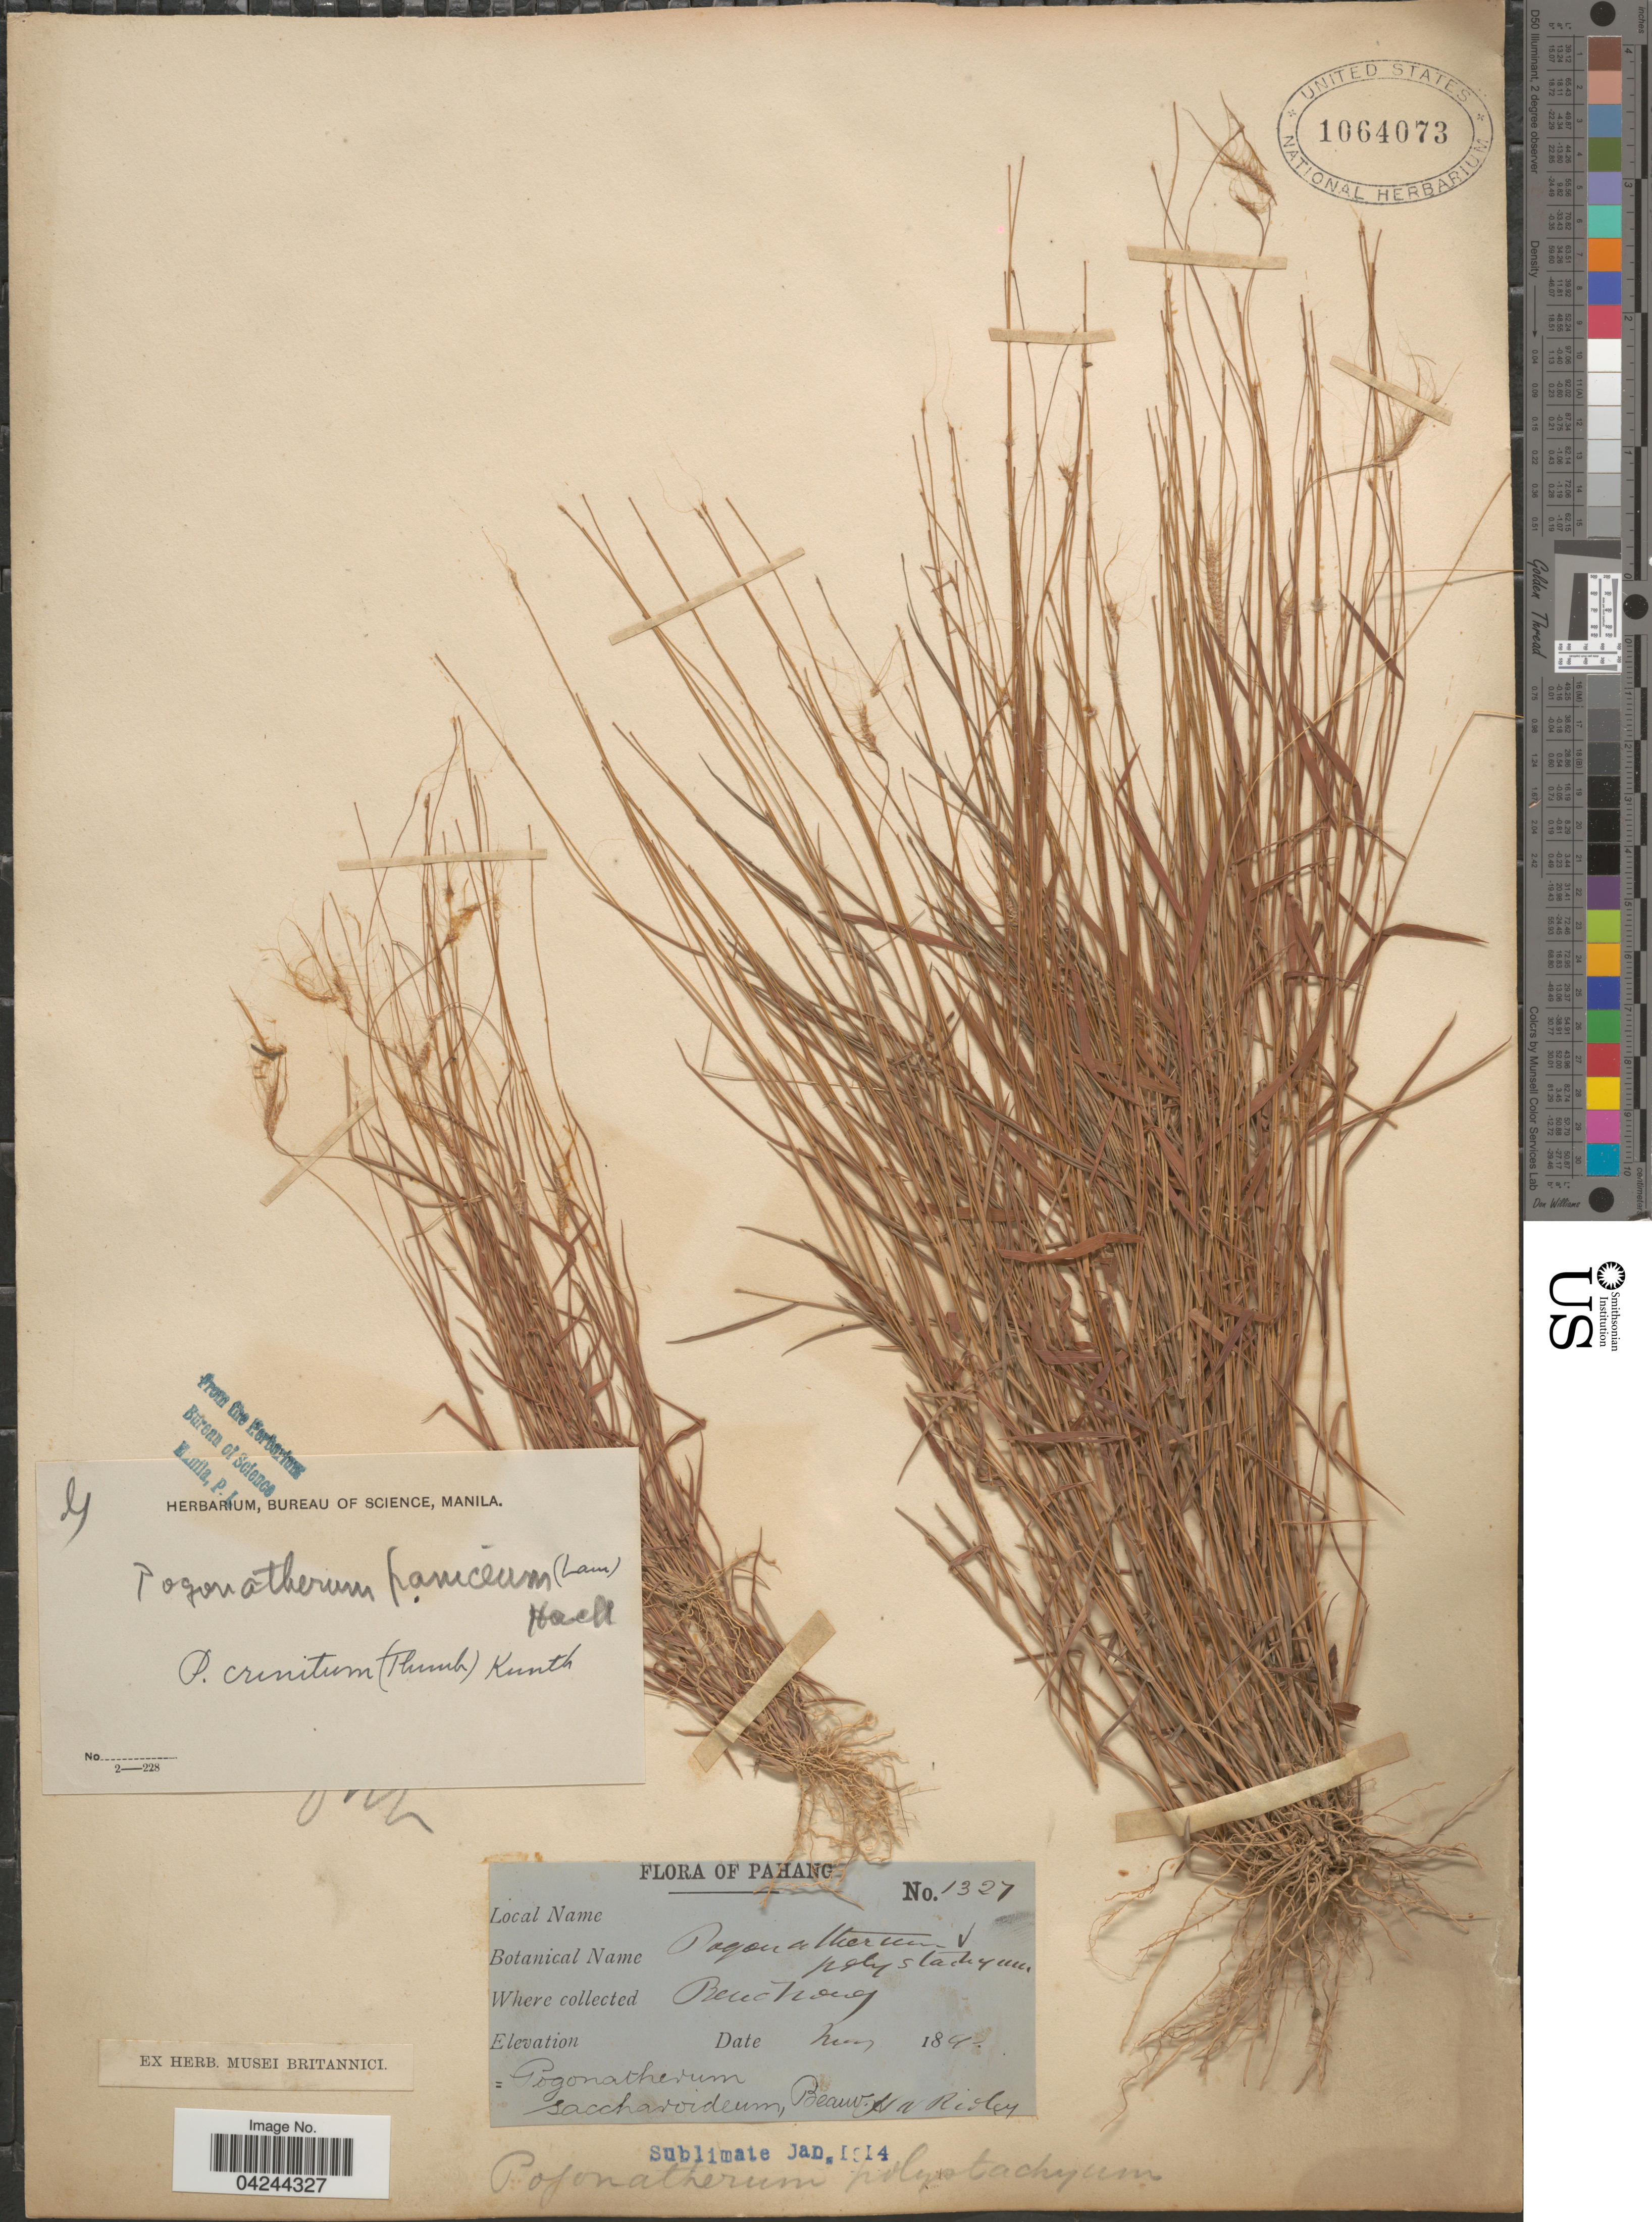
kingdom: Plantae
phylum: Tracheophyta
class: Liliopsida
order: Poales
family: Poaceae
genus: Pogonatherum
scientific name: Pogonatherum crinitum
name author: (Thunb.) Kunth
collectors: H. N. Ridley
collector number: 1327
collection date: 1841-03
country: Malaysia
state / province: Pahang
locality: Beuchong.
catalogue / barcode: US 1064073